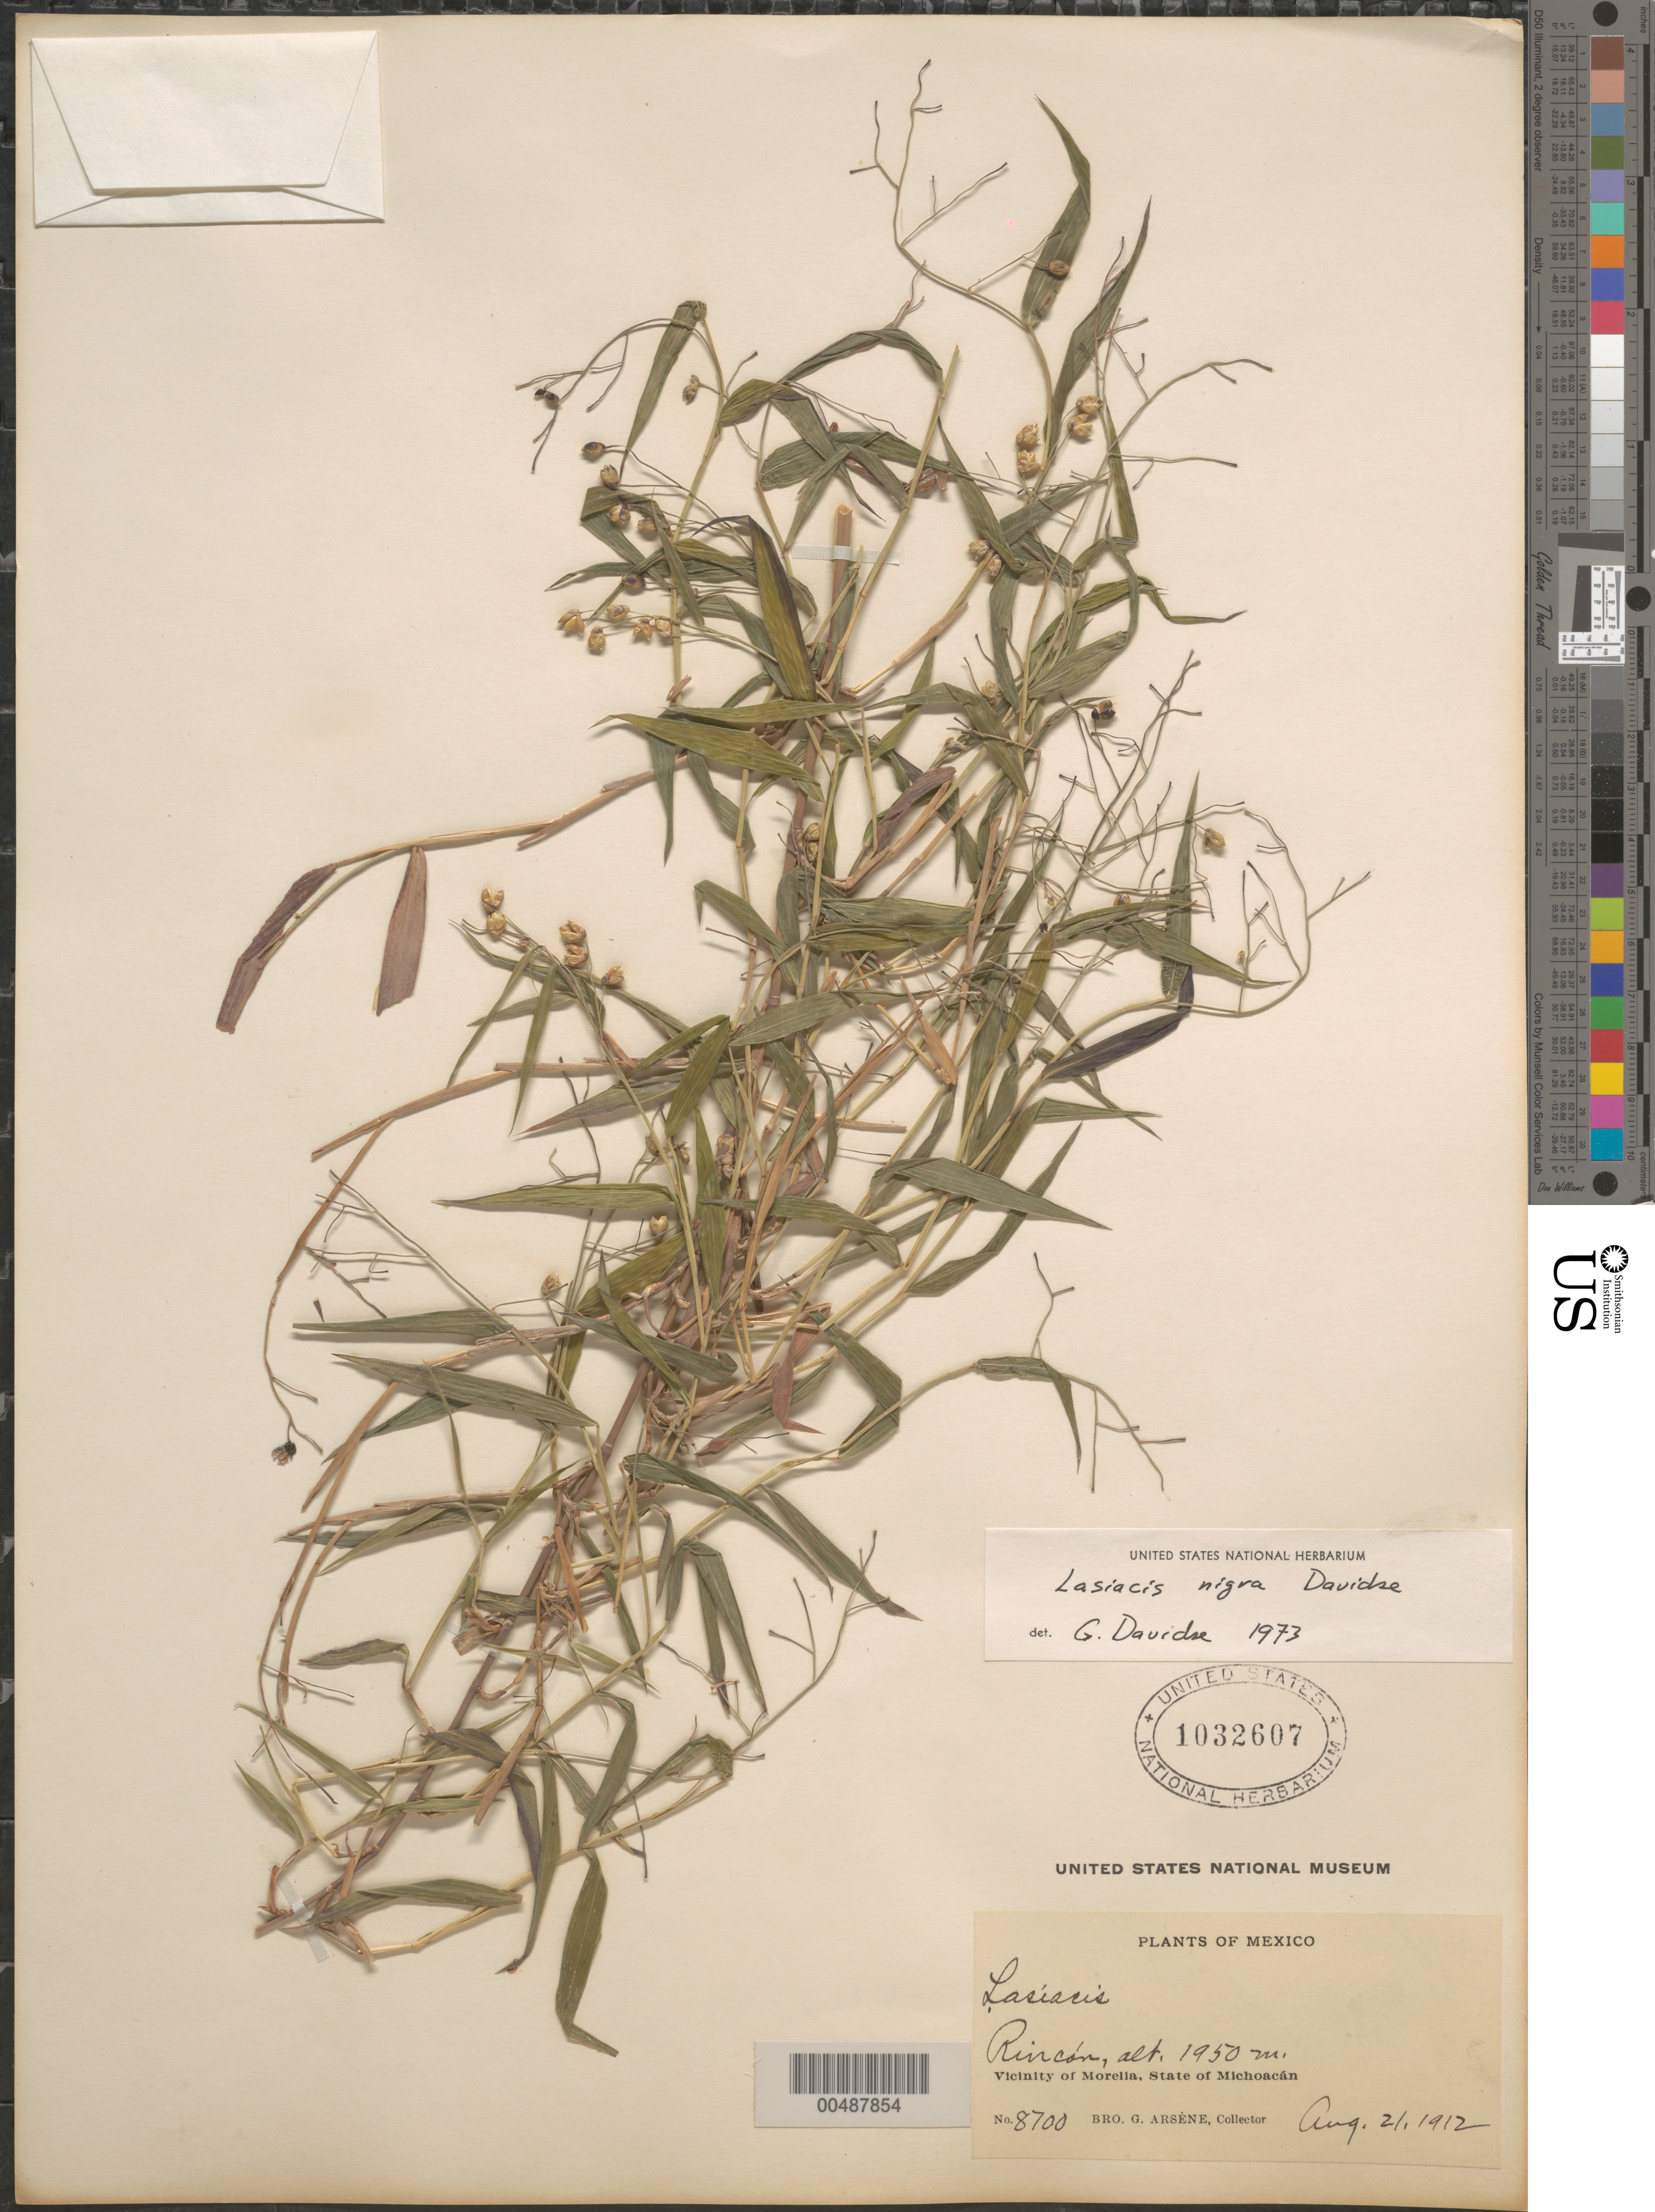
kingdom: Plantae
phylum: Tracheophyta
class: Liliopsida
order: Poales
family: Poaceae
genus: Lasiacis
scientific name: Lasiacis maxonii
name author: Swallen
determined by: Davidse, Gerrit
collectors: Bro. G. Arsène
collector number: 8700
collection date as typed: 21 Aug 1912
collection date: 1912-08-21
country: Mexico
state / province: Michoacán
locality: Rincon, vicinity of Morelia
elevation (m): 1950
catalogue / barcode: US 1032607